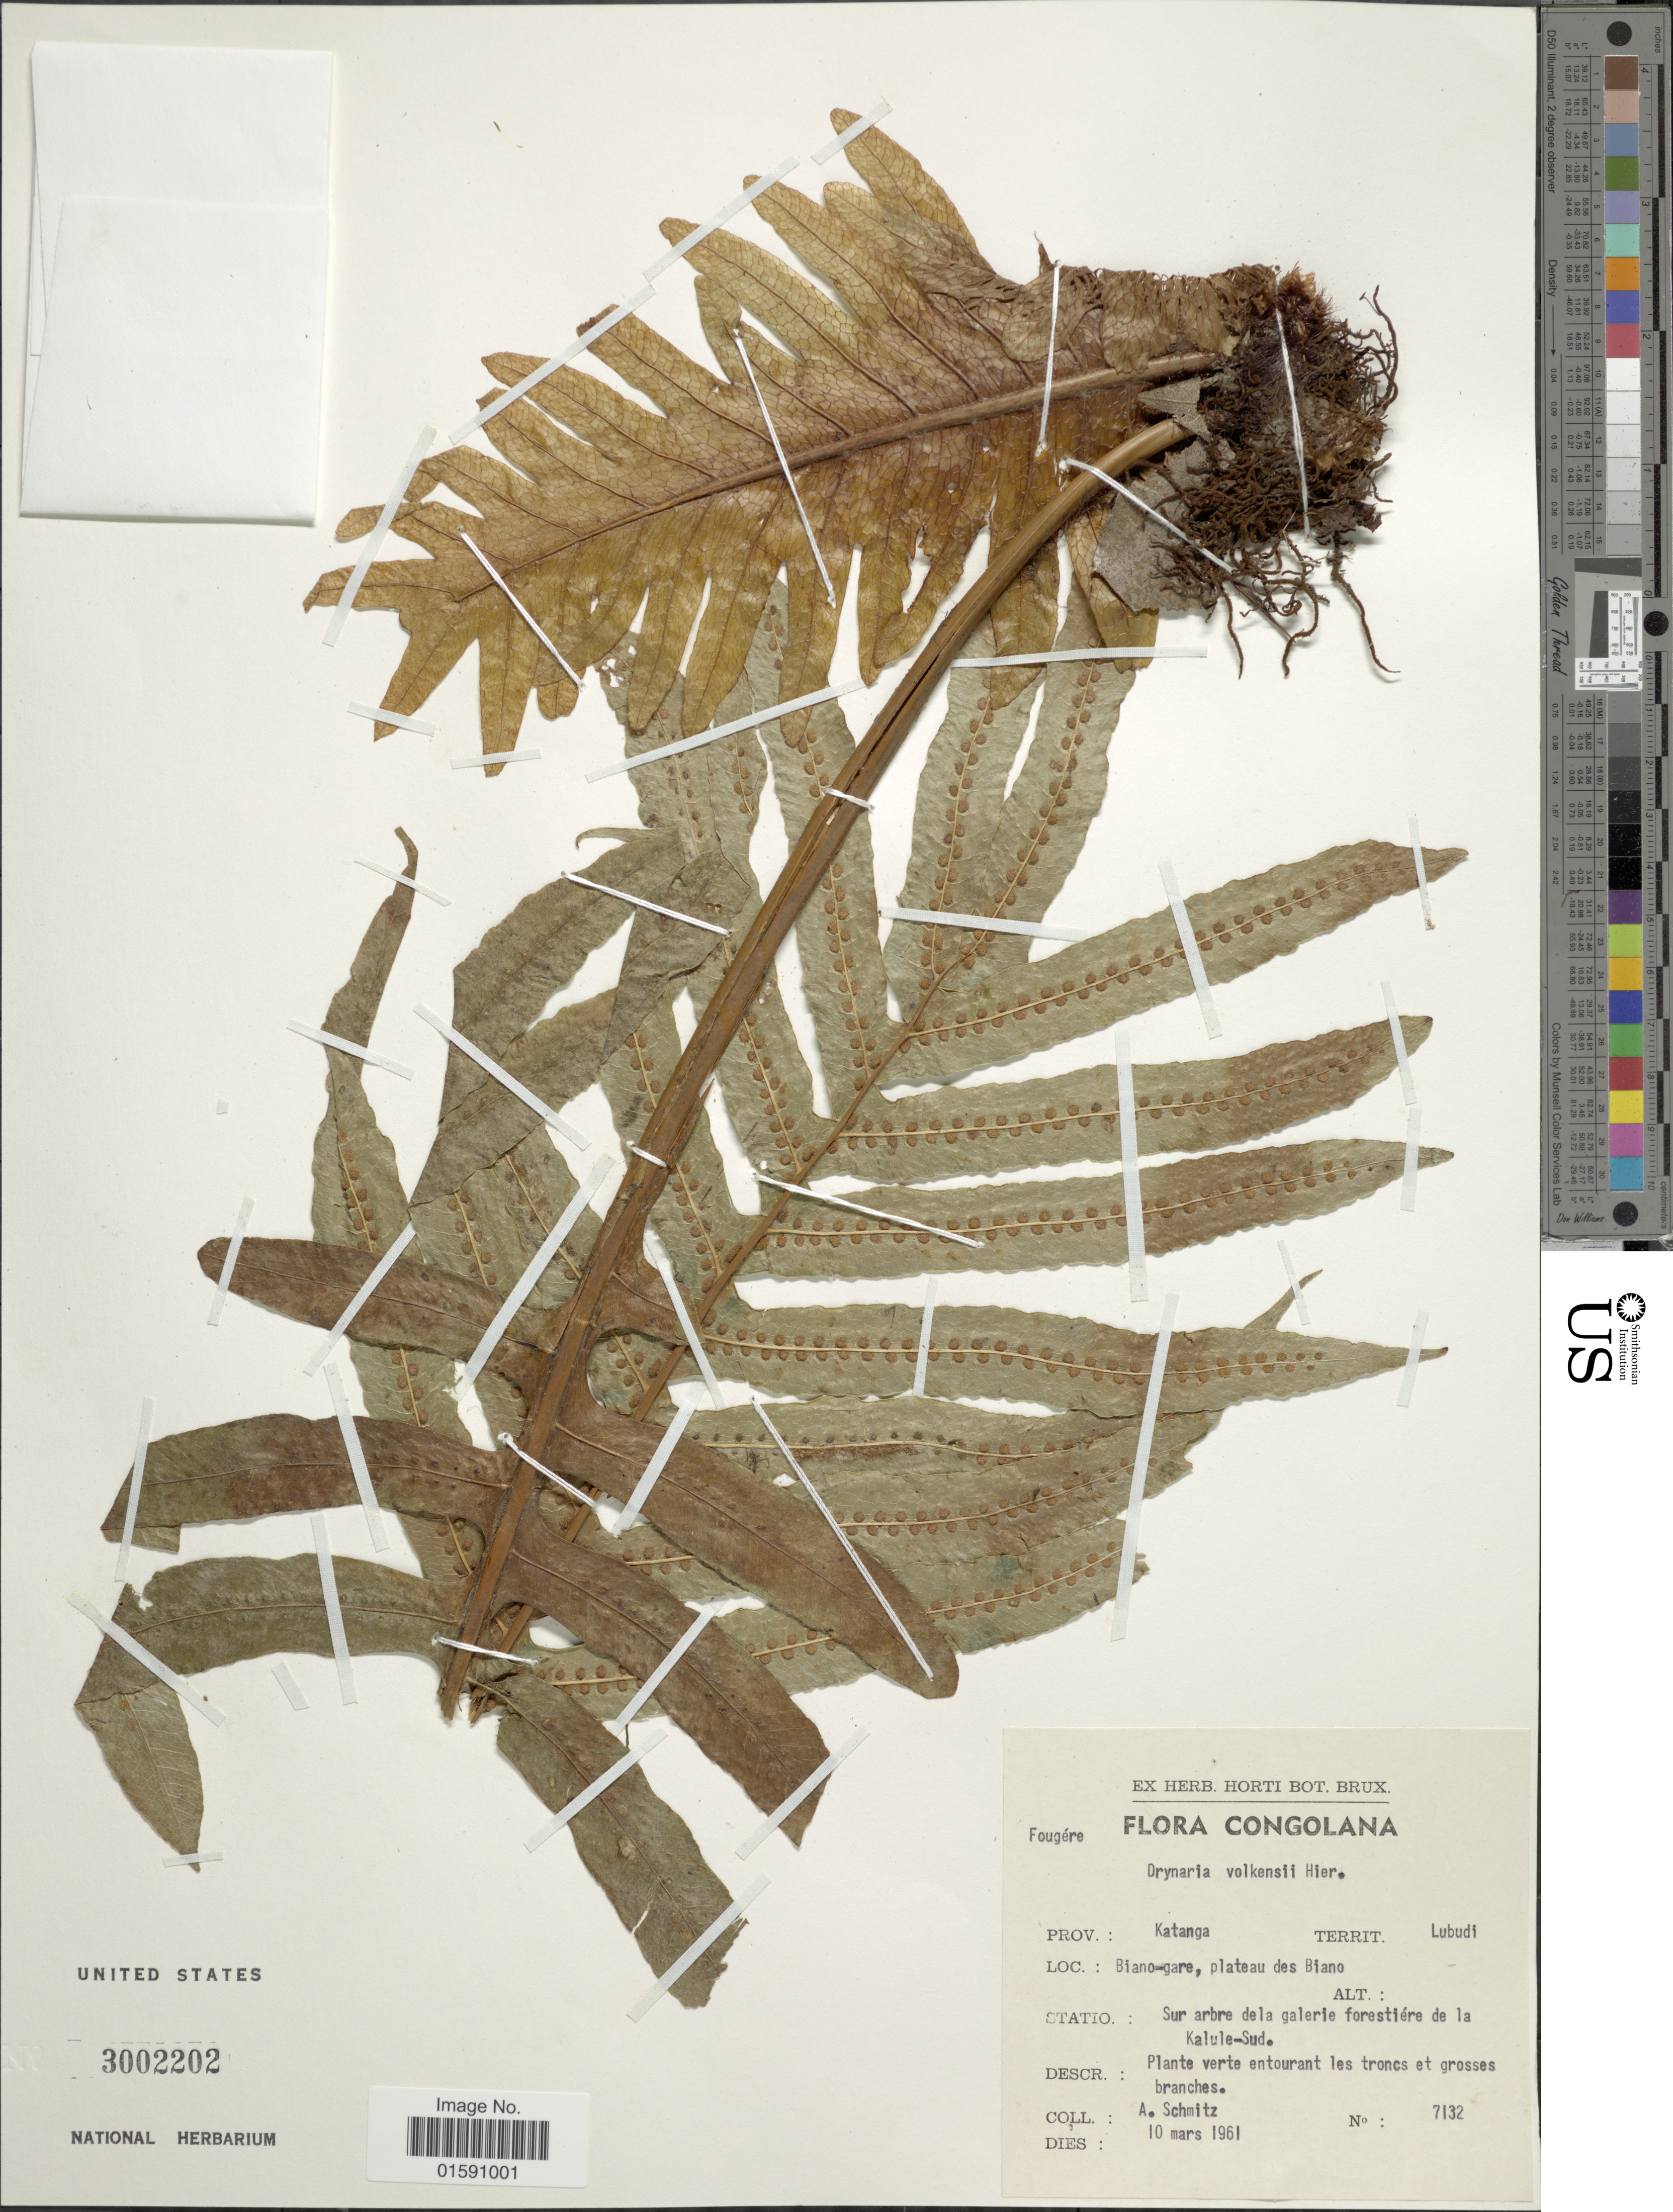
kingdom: Plantae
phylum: Tracheophyta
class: Polypodiopsida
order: Polypodiales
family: Polypodiaceae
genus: Drynaria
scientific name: Drynaria volkensii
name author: Hieron.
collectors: A. Schmitz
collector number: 7132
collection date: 1961-05-10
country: Congo, Democratic Republic of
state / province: Lualaba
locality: Territ.: Lubudi. Biano-gare, plateau des Biano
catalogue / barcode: US 3002202